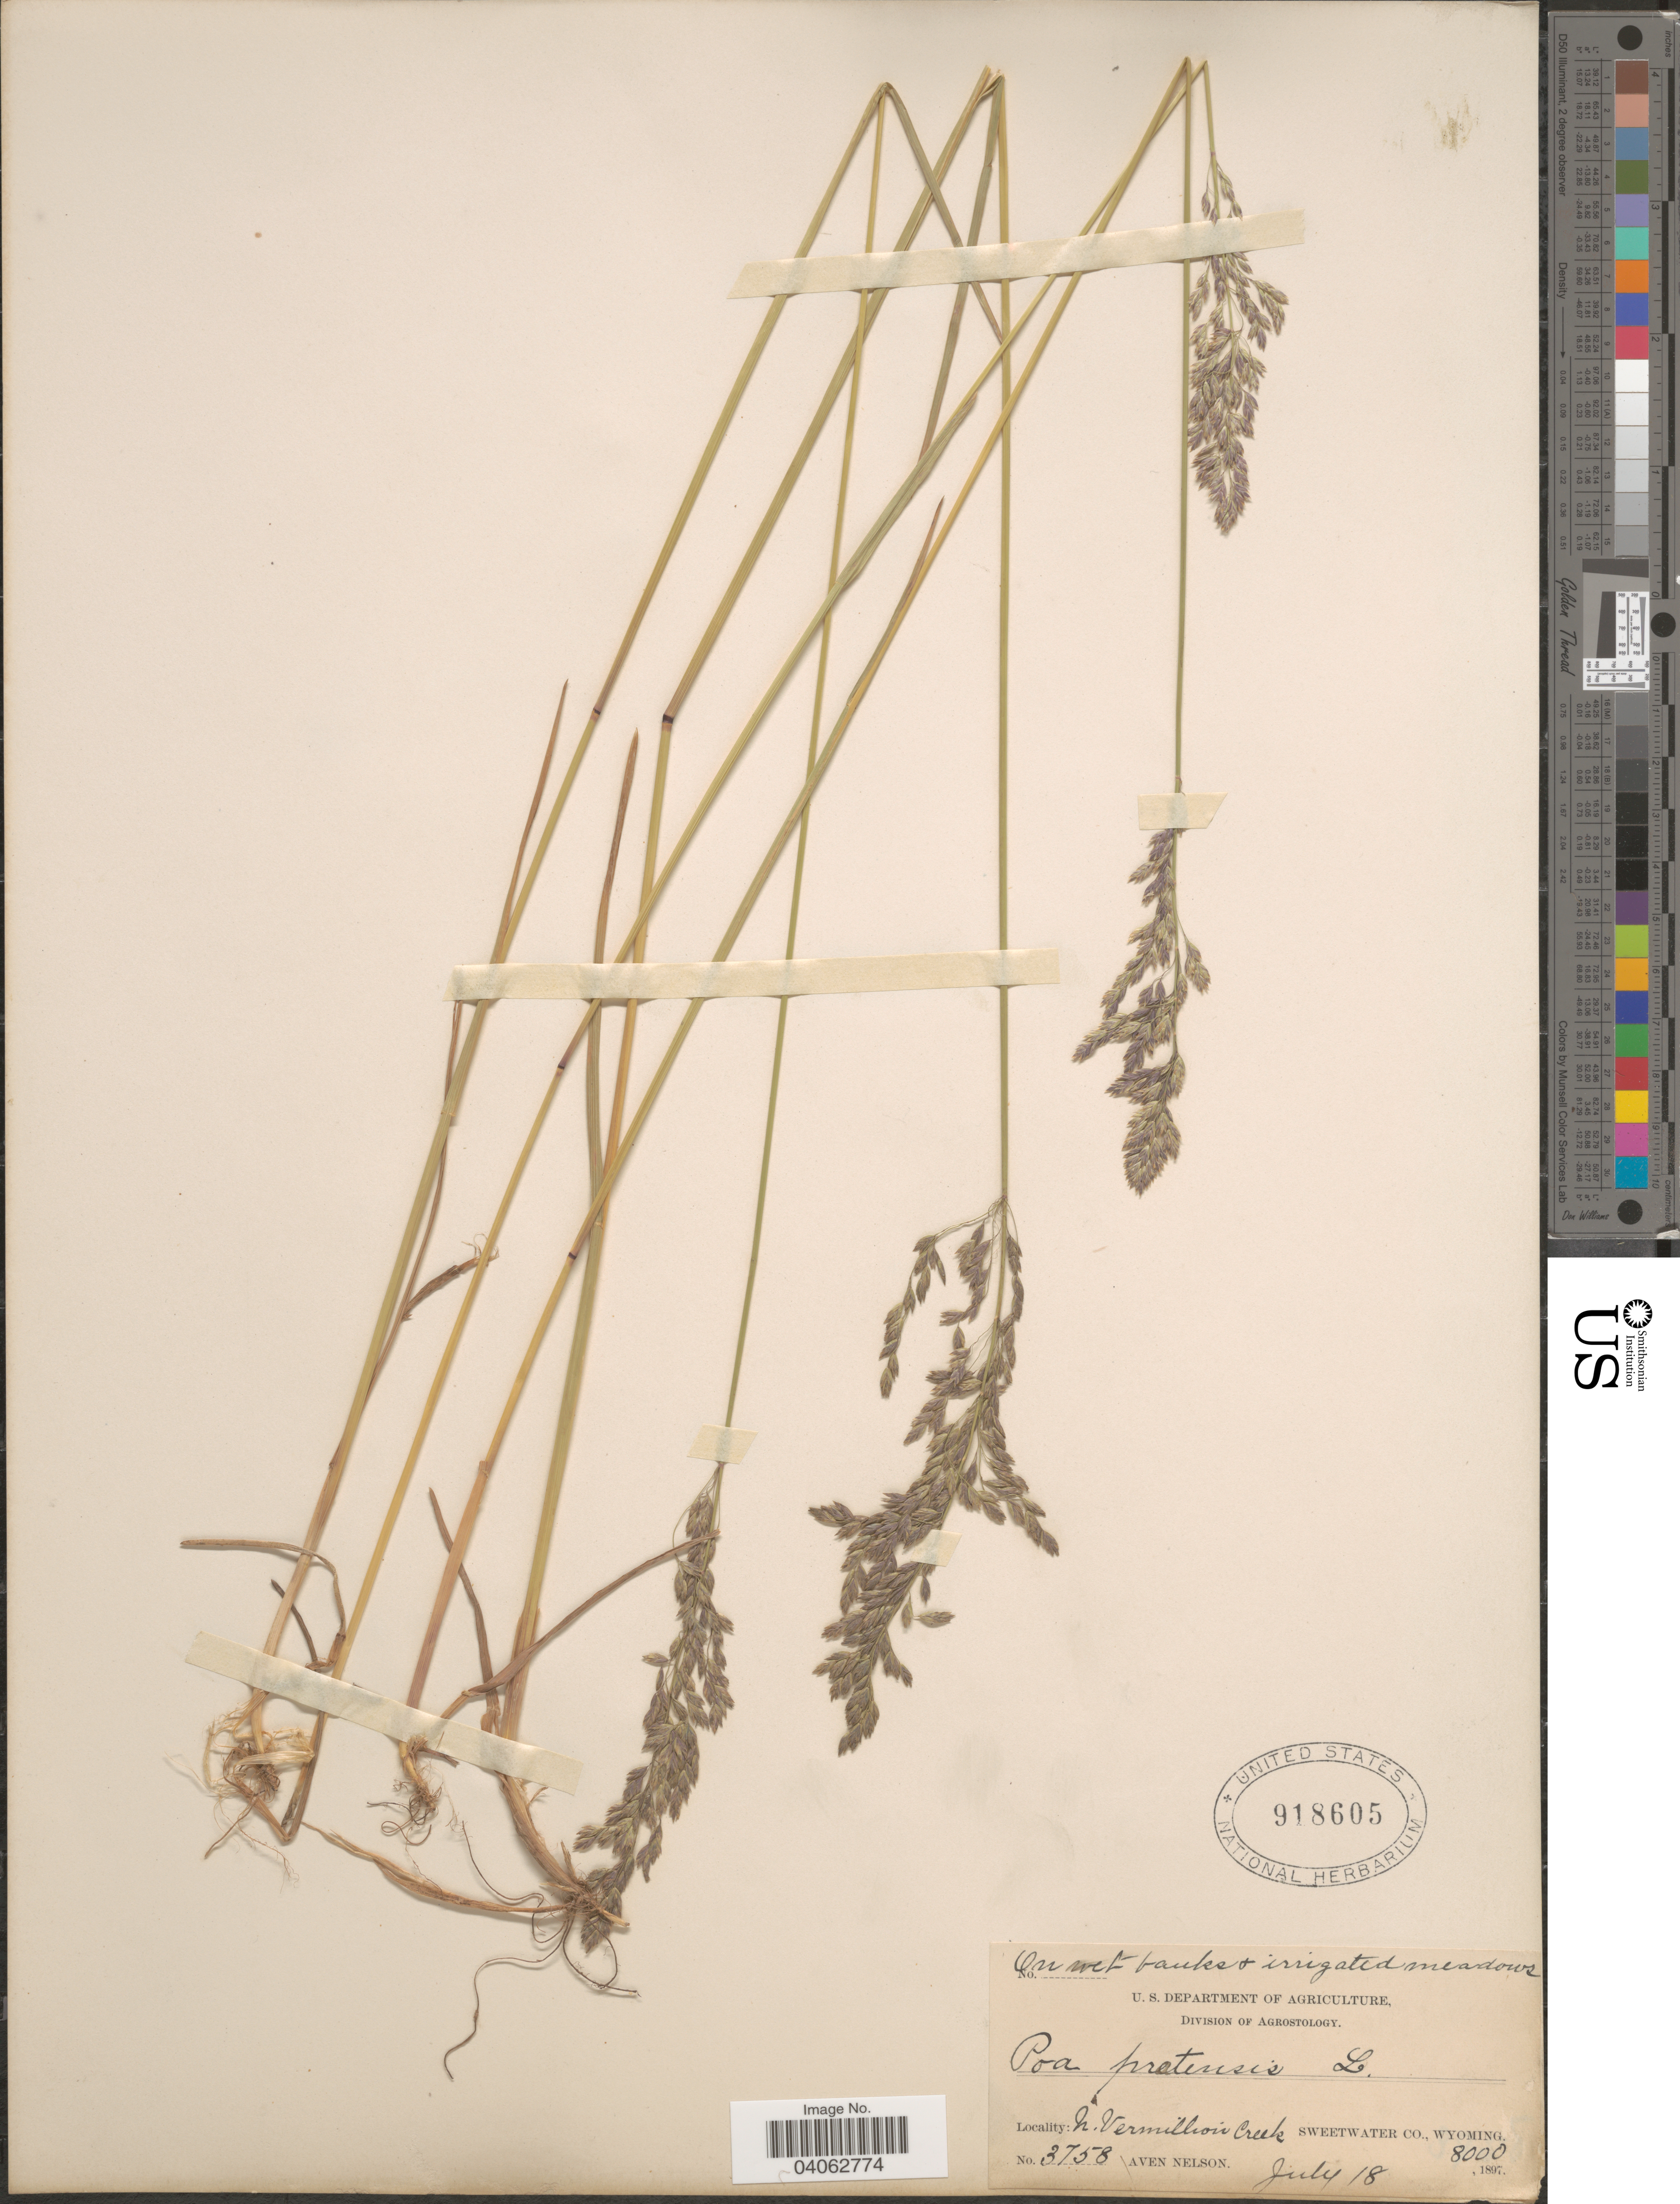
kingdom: Plantae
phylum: Tracheophyta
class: Liliopsida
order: Poales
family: Poaceae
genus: Poa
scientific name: Poa pratensis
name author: L.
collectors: A. Nelson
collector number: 3758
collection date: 1897-07-18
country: United States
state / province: Wyoming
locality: N. Vermillion Creek. Sweetwater Co.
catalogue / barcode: US 918605